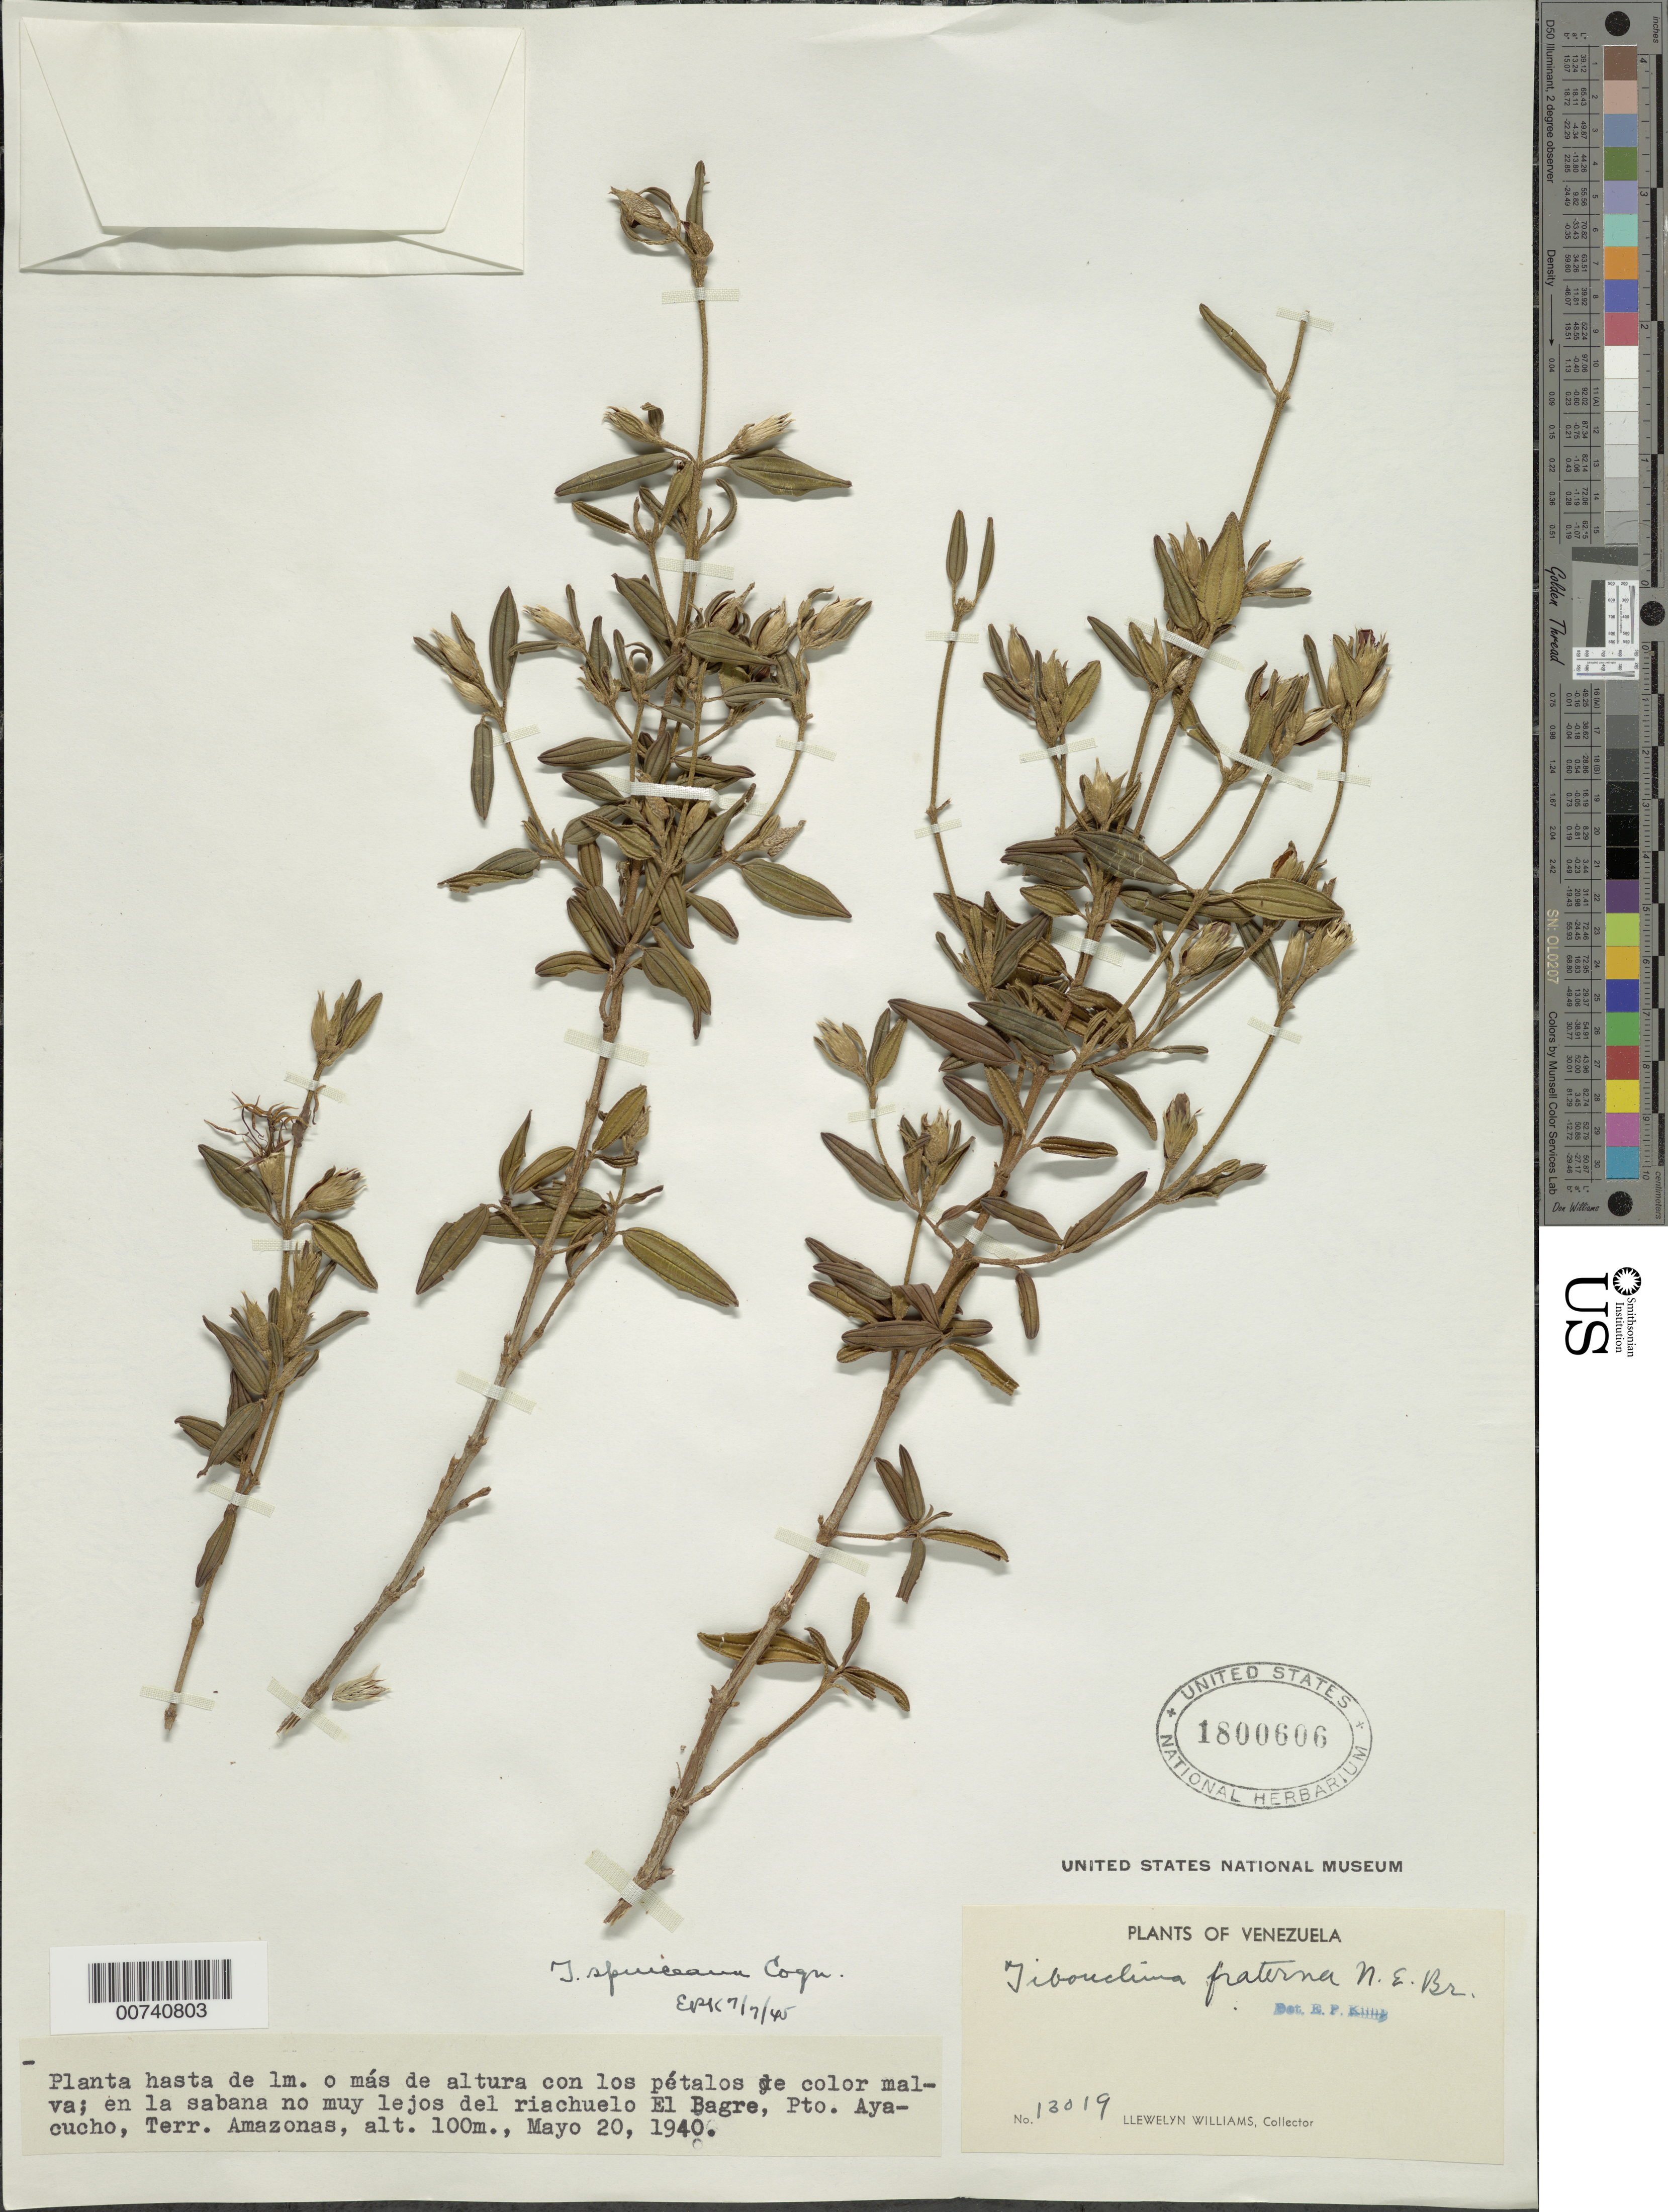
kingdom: Plantae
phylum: Tracheophyta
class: Magnoliopsida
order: Myrtales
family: Melastomataceae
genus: Tibouchina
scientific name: Tibouchina spruceana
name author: Cogn.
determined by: Killip, Ellsworth P.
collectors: Ll. Williams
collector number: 13019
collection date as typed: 20-May-40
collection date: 1940-05-20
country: Venezuela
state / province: Amazonas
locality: Puerto Ayacucho, El Bagre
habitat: Savanna, near stream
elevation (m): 100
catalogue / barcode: US 1800606